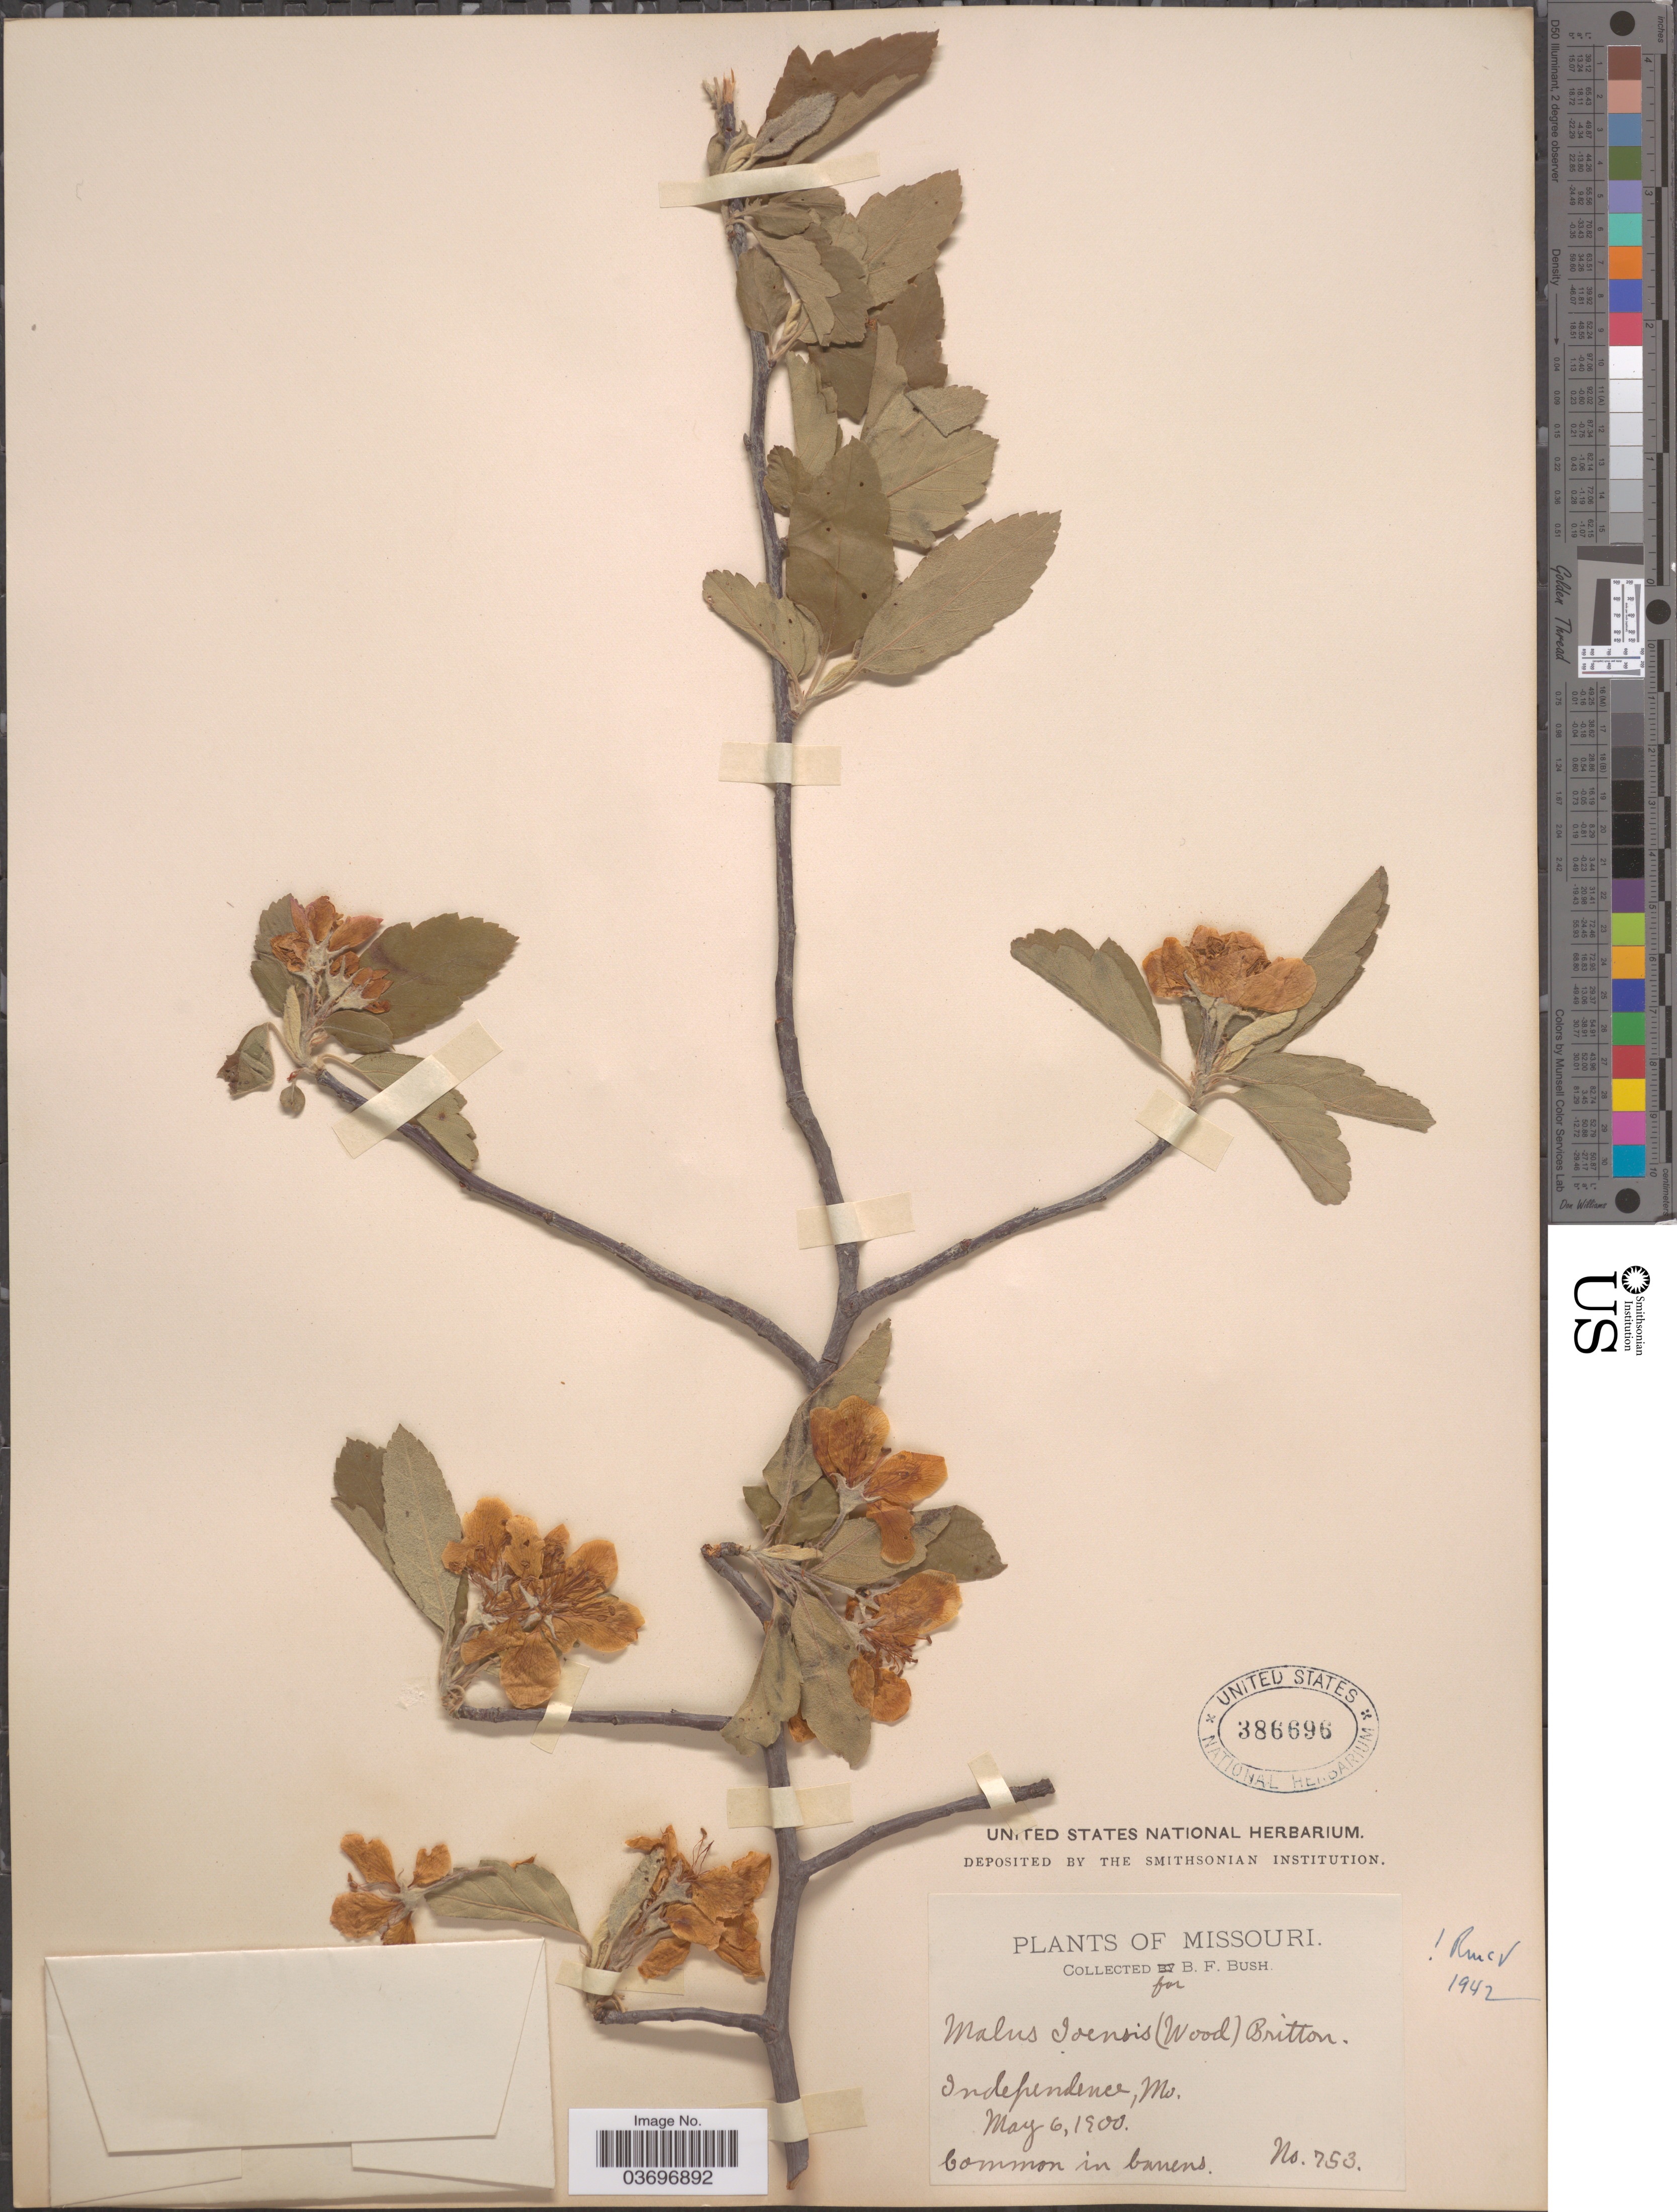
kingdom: Plantae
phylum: Tracheophyta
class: Magnoliopsida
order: Rosales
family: Rosaceae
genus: Malus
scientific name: Malus ioensis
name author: (Alph. Wood) Britton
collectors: B. F. Bush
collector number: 753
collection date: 1900-05-06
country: United States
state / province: Missouri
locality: Independence.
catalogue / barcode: US 386696